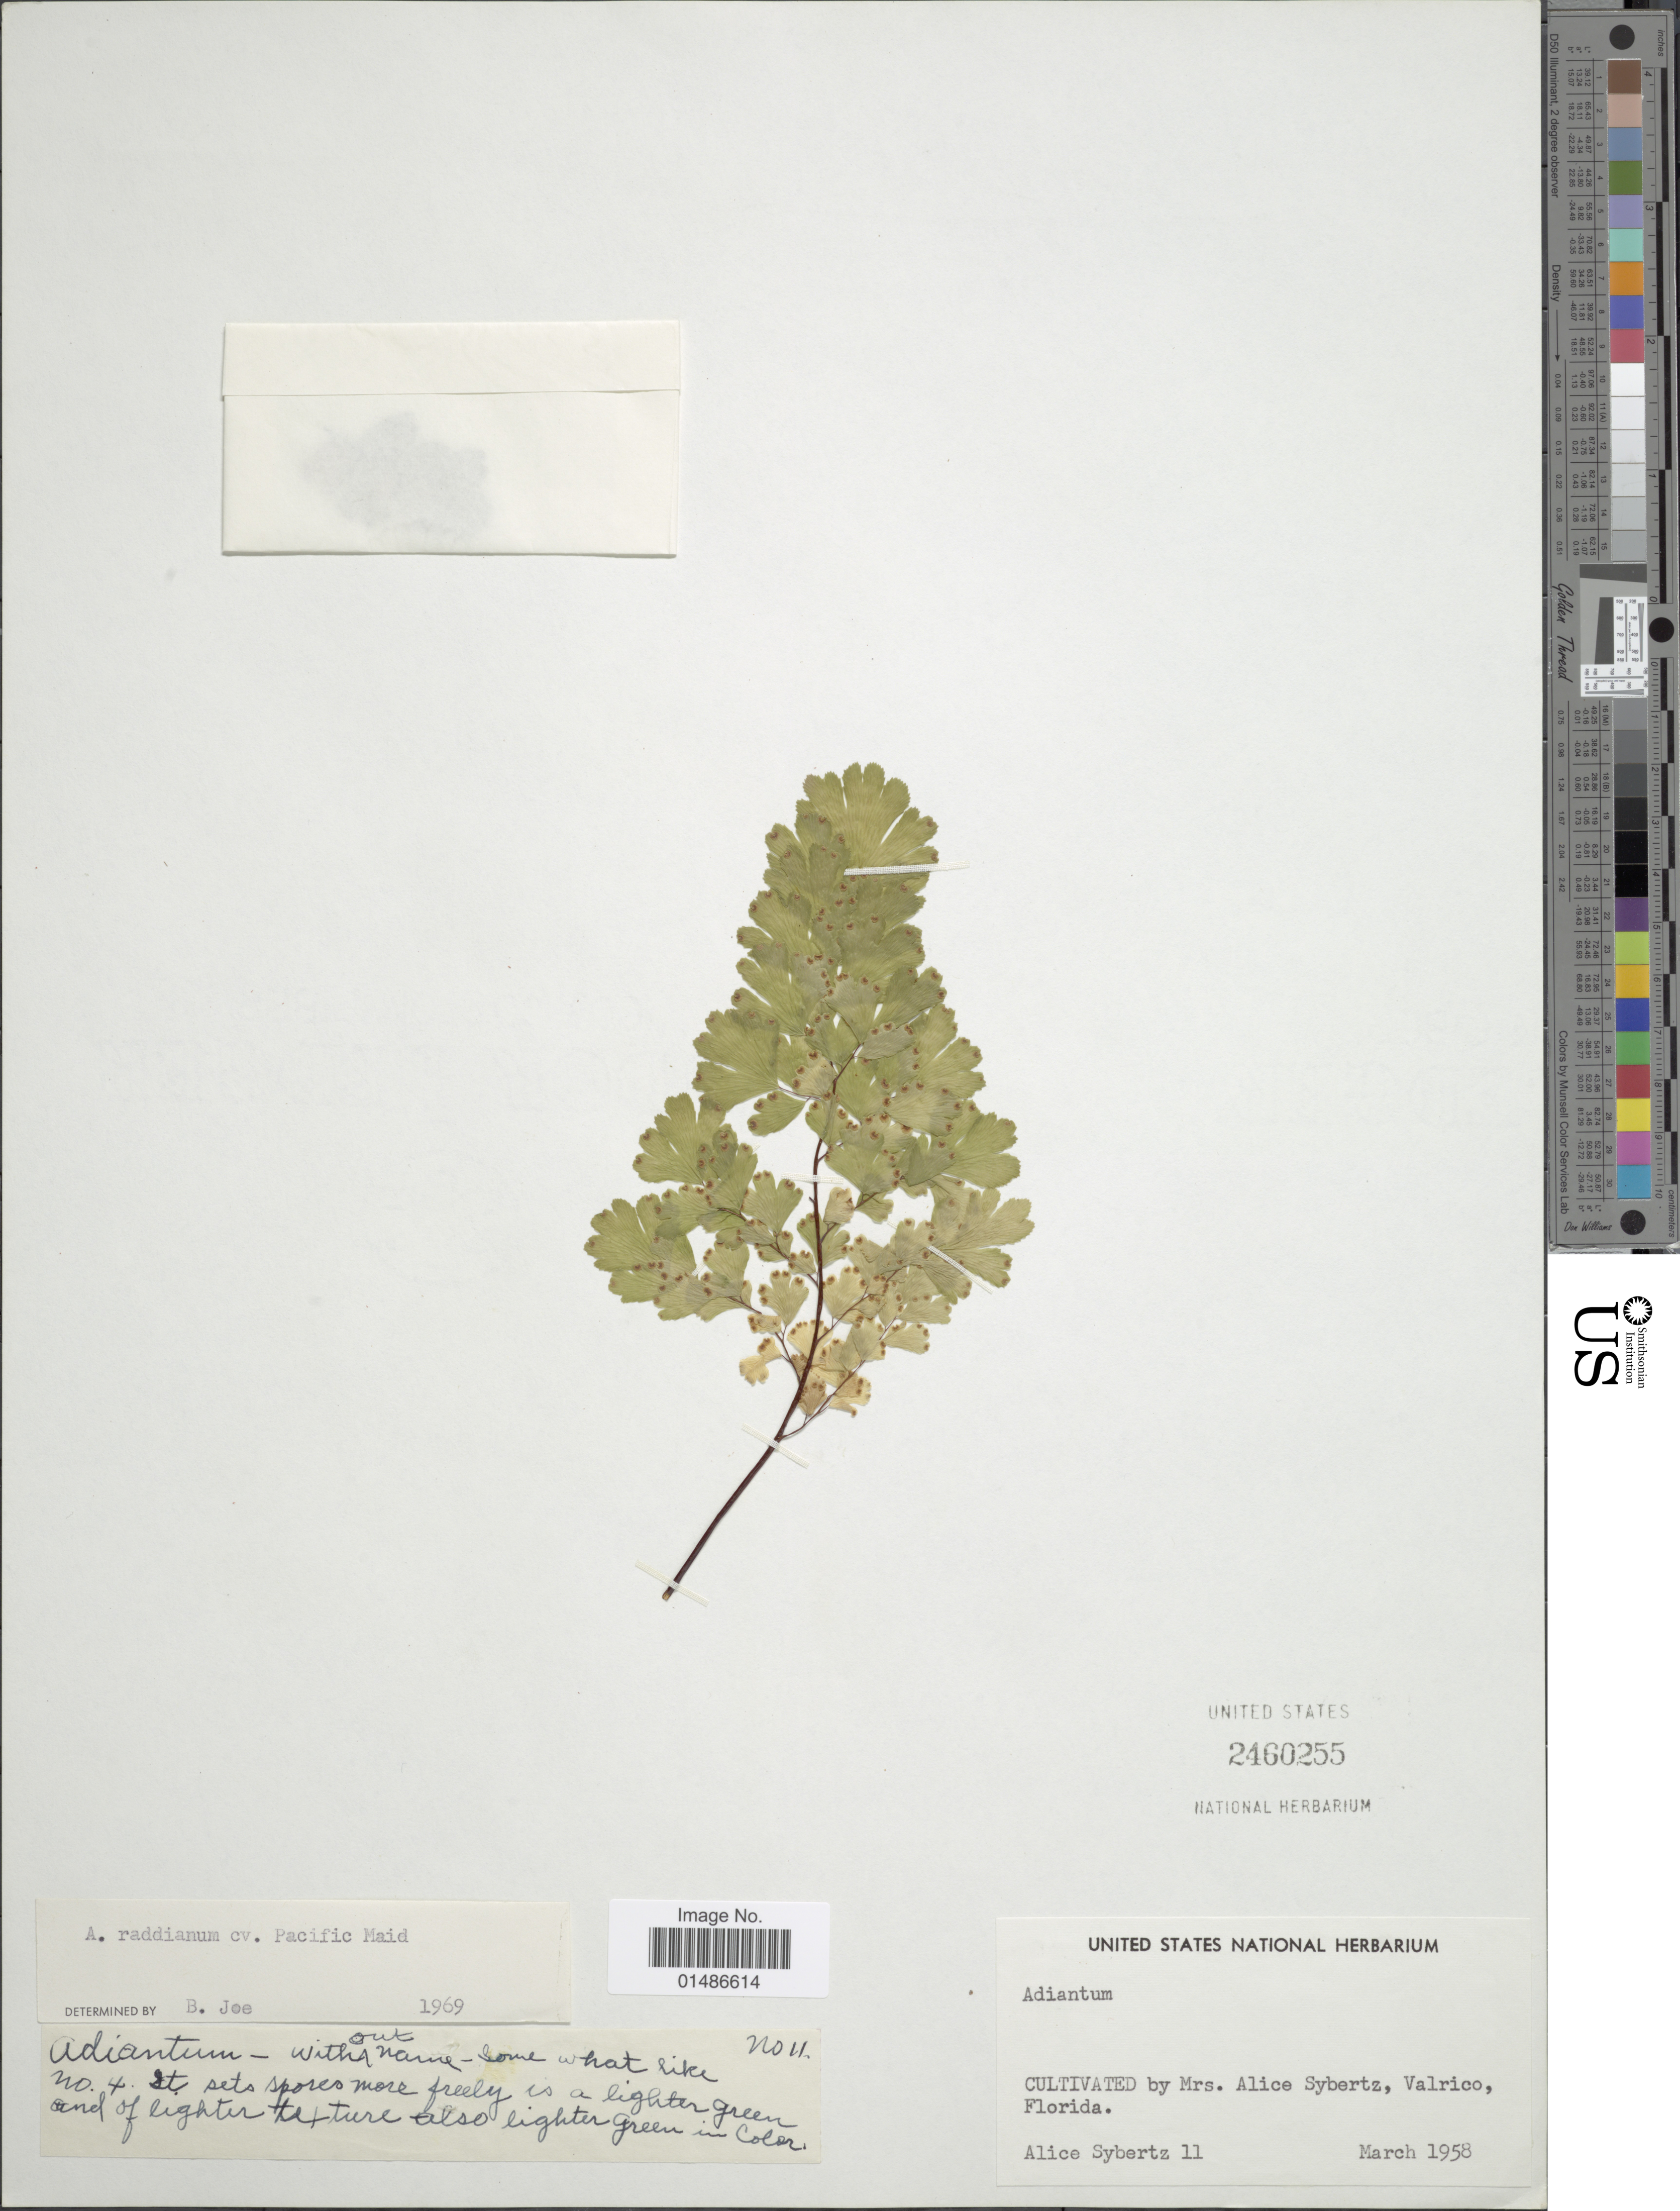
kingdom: Plantae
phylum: Tracheophyta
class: Polypodiopsida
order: Polypodiales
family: Pteridaceae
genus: Adiantum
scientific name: Adiantum raddianum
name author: C. Presl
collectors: A. Sybertz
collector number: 11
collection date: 1958-03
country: United States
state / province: Florida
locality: Cultivated by Mrs. Alice Sybertz, Valrico.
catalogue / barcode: US 2460255